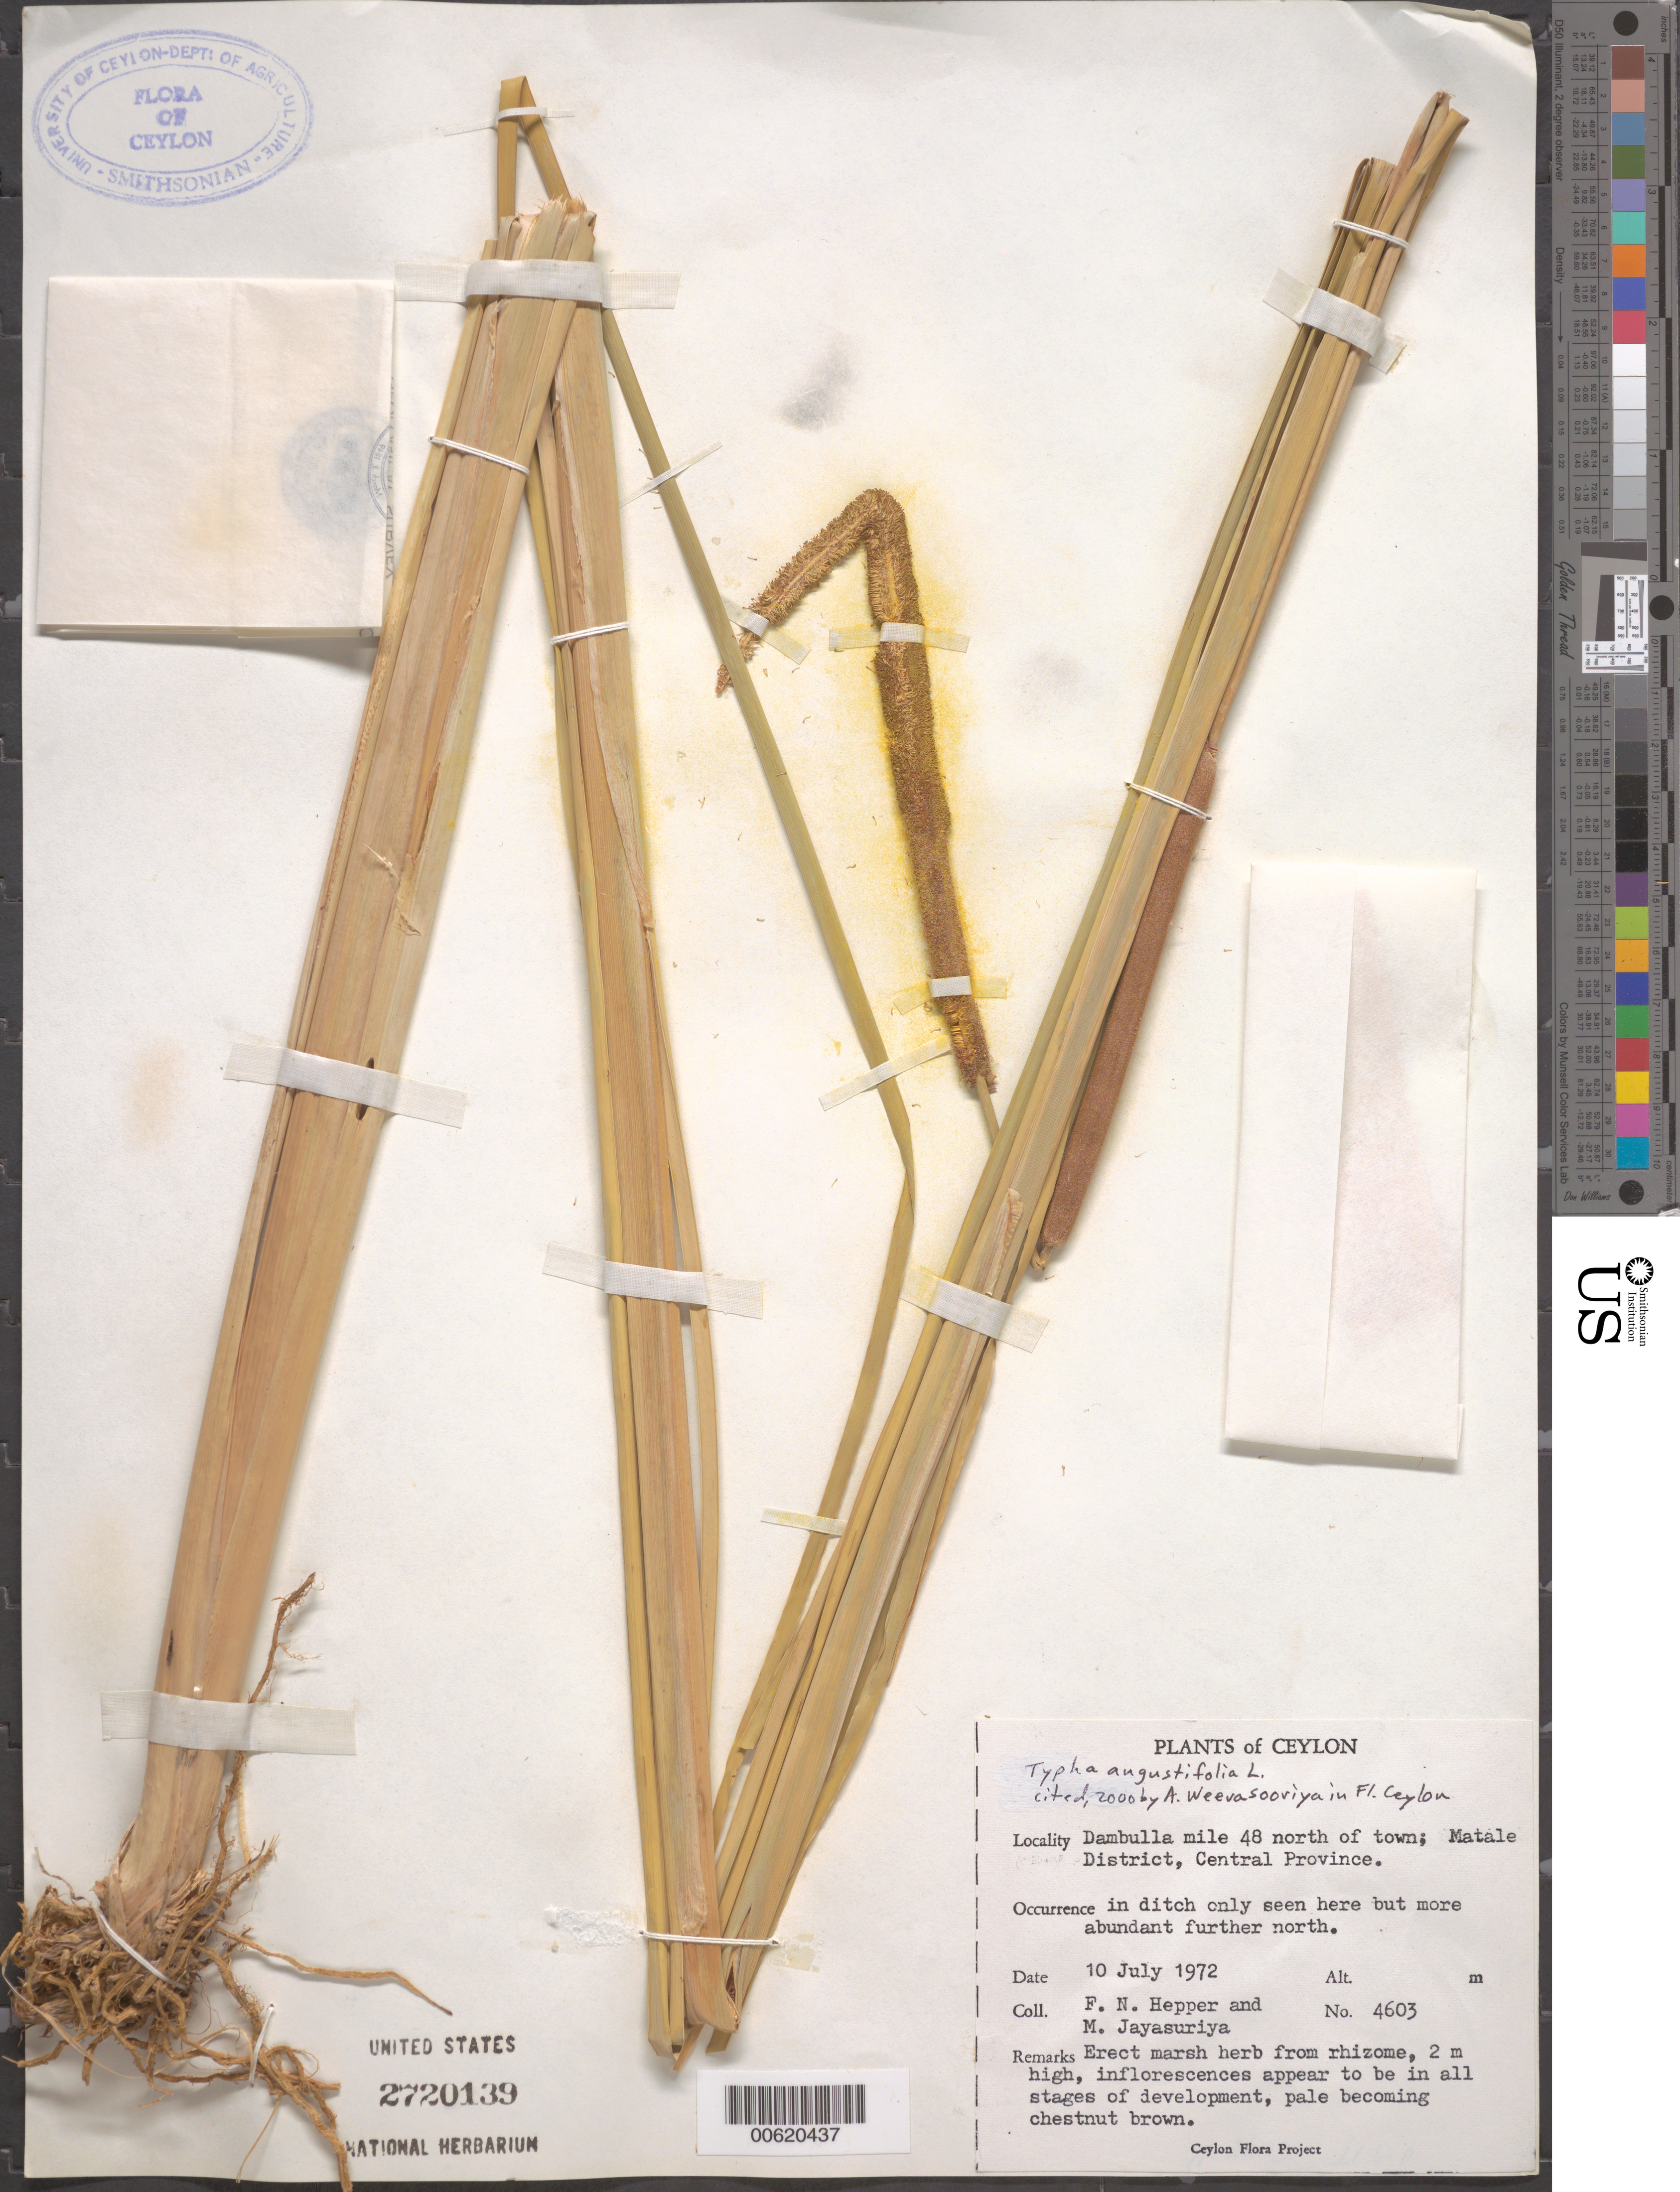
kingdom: Plantae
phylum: Tracheophyta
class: Liliopsida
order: Poales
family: Typhaceae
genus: Typha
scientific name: Typha sp.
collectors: F. Hepper & A. H. Jayasuriya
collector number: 4603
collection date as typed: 10 Jul 1972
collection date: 1972-07-10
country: Sri Lanka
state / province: Central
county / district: Matale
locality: Dambulla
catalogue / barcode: US 2720139